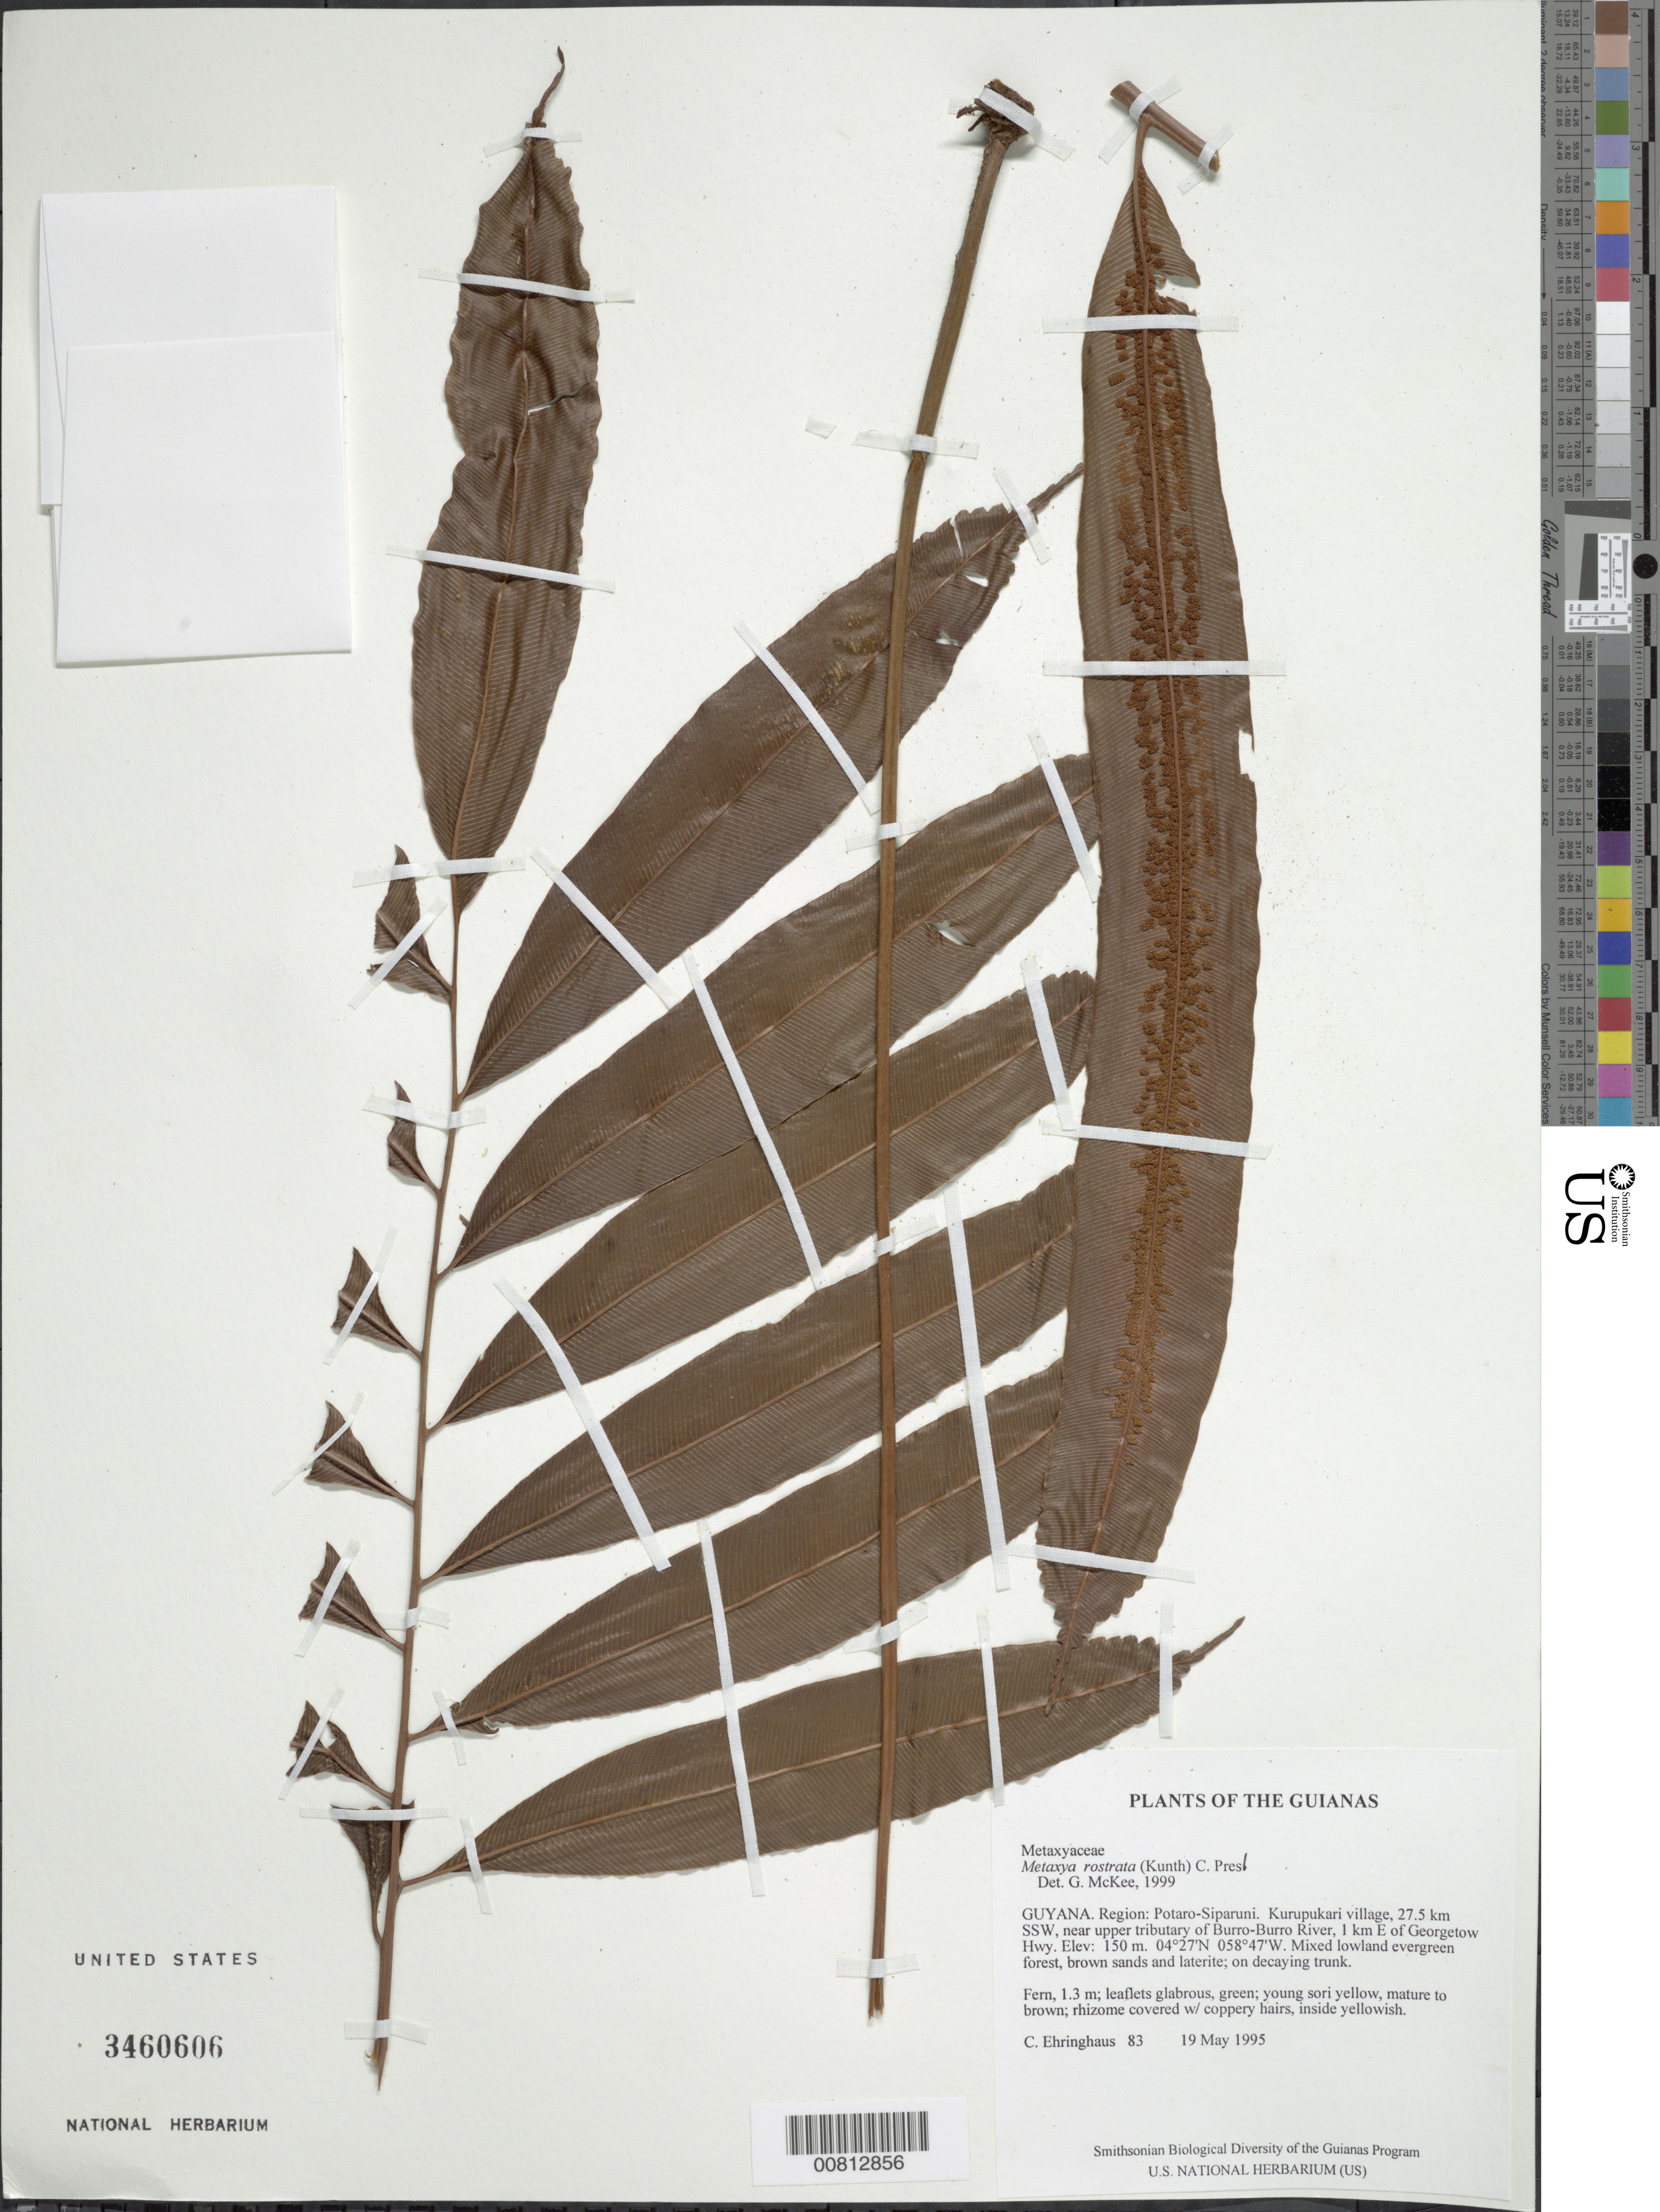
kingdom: Plantae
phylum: Tracheophyta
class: Polypodiopsida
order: Cyatheales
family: Metaxyaceae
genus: Metaxya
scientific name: Metaxya rostrata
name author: (Kunth) C. Presl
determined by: McKee, G. S., (US), NMNH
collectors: C. Ehringhaus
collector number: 83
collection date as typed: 19 May 1995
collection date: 1995-05-19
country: Guyana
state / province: Potaro-Siparuni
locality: Kurupukari village, 27.5 km SSW, near upper tributary of Burro-Burro River, 1 km E of Georgetown Hwy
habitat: Mixed lowland evergreen forest, brown sands and laterite; on decaying trunk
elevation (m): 150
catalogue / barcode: US 3460606